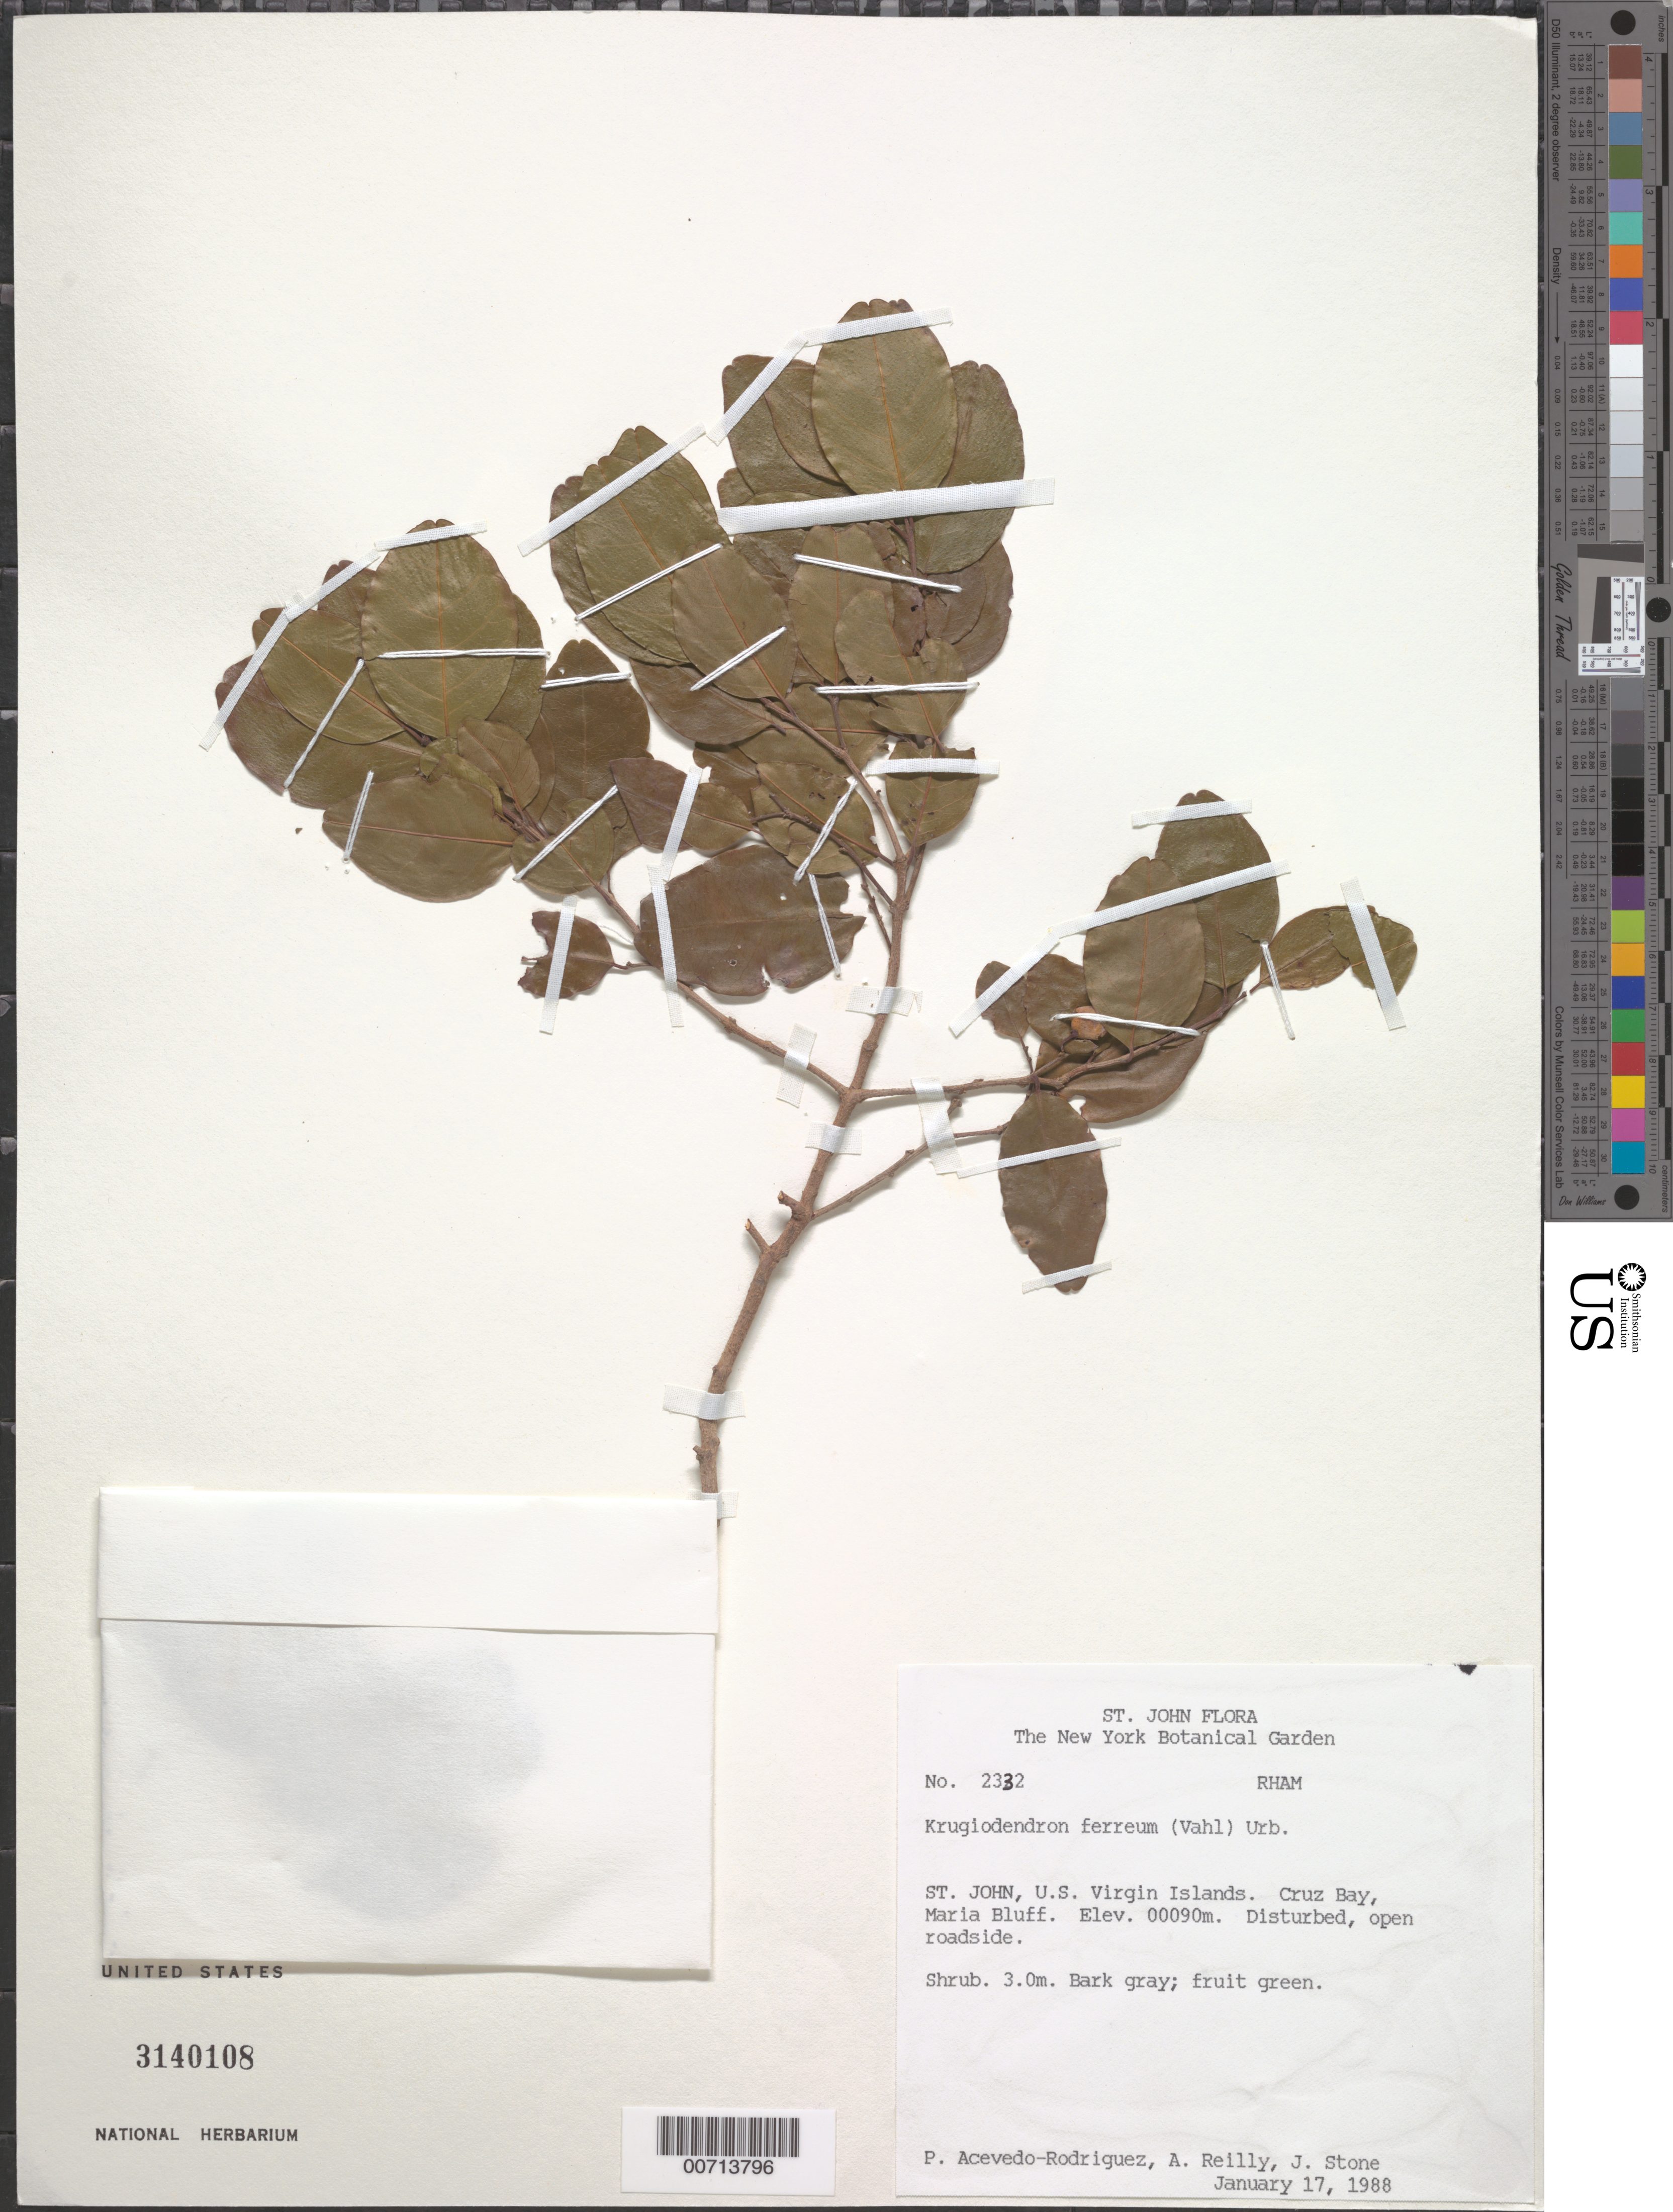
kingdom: Plantae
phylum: Tracheophyta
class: Magnoliopsida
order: Rosales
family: Rhamnaceae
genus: Krugiodendron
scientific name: Krugiodendron ferreum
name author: (Vahl) Urb.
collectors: P. Acevedo-Rodr., A. Reilly & J. Stone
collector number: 2332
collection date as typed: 17 Jan 1988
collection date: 1988-01-17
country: U.S. Virgin Islands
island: St. John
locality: Cruz Bay Quarter; Maria Bluff.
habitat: Secondary vegetation.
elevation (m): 90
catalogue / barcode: US 3140108